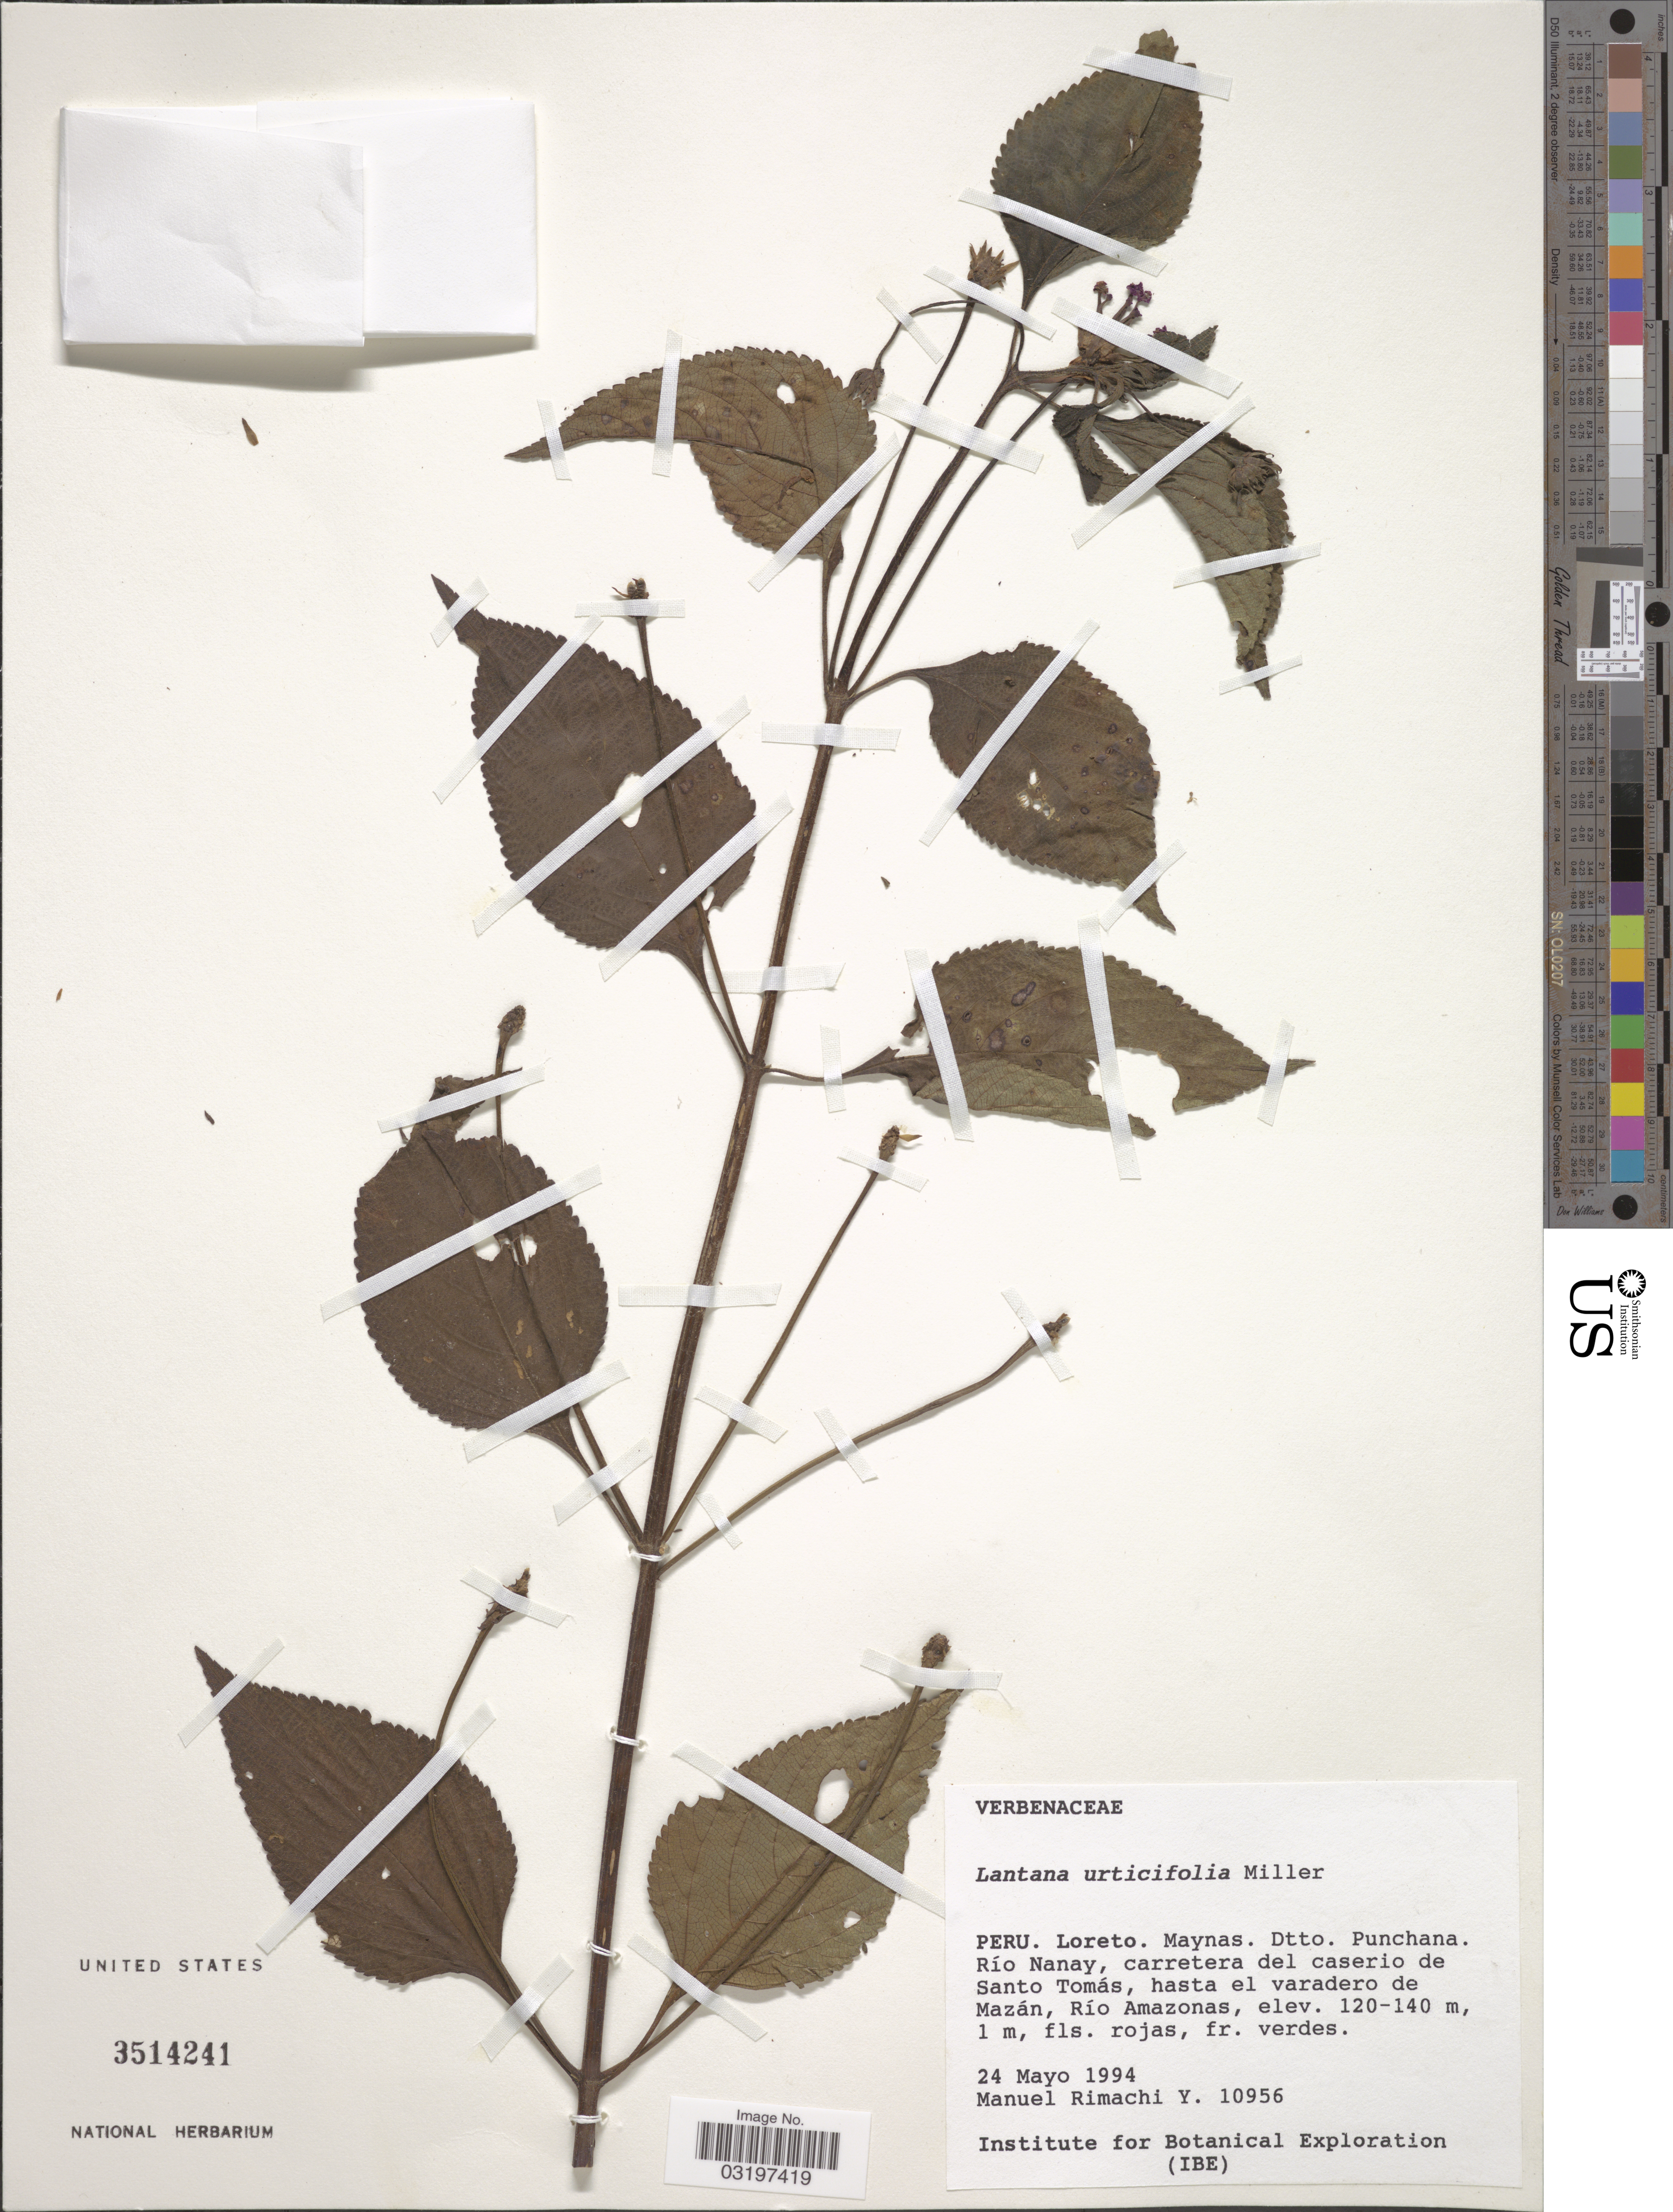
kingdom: Plantae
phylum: Tracheophyta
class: Magnoliopsida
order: Lamiales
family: Verbenaceae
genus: Lantana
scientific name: Lantana urticifolia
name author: Mill.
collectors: M. Rimachi Y.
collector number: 10956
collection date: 1994-05-24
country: Peru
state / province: Loreto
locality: Maynas. Dtto. Punchana. Río Nanay, carretera del caserio de Santo Tomás, hasta el varadero de Mazán, Río Amazonas.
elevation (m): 120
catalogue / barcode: US 3514241